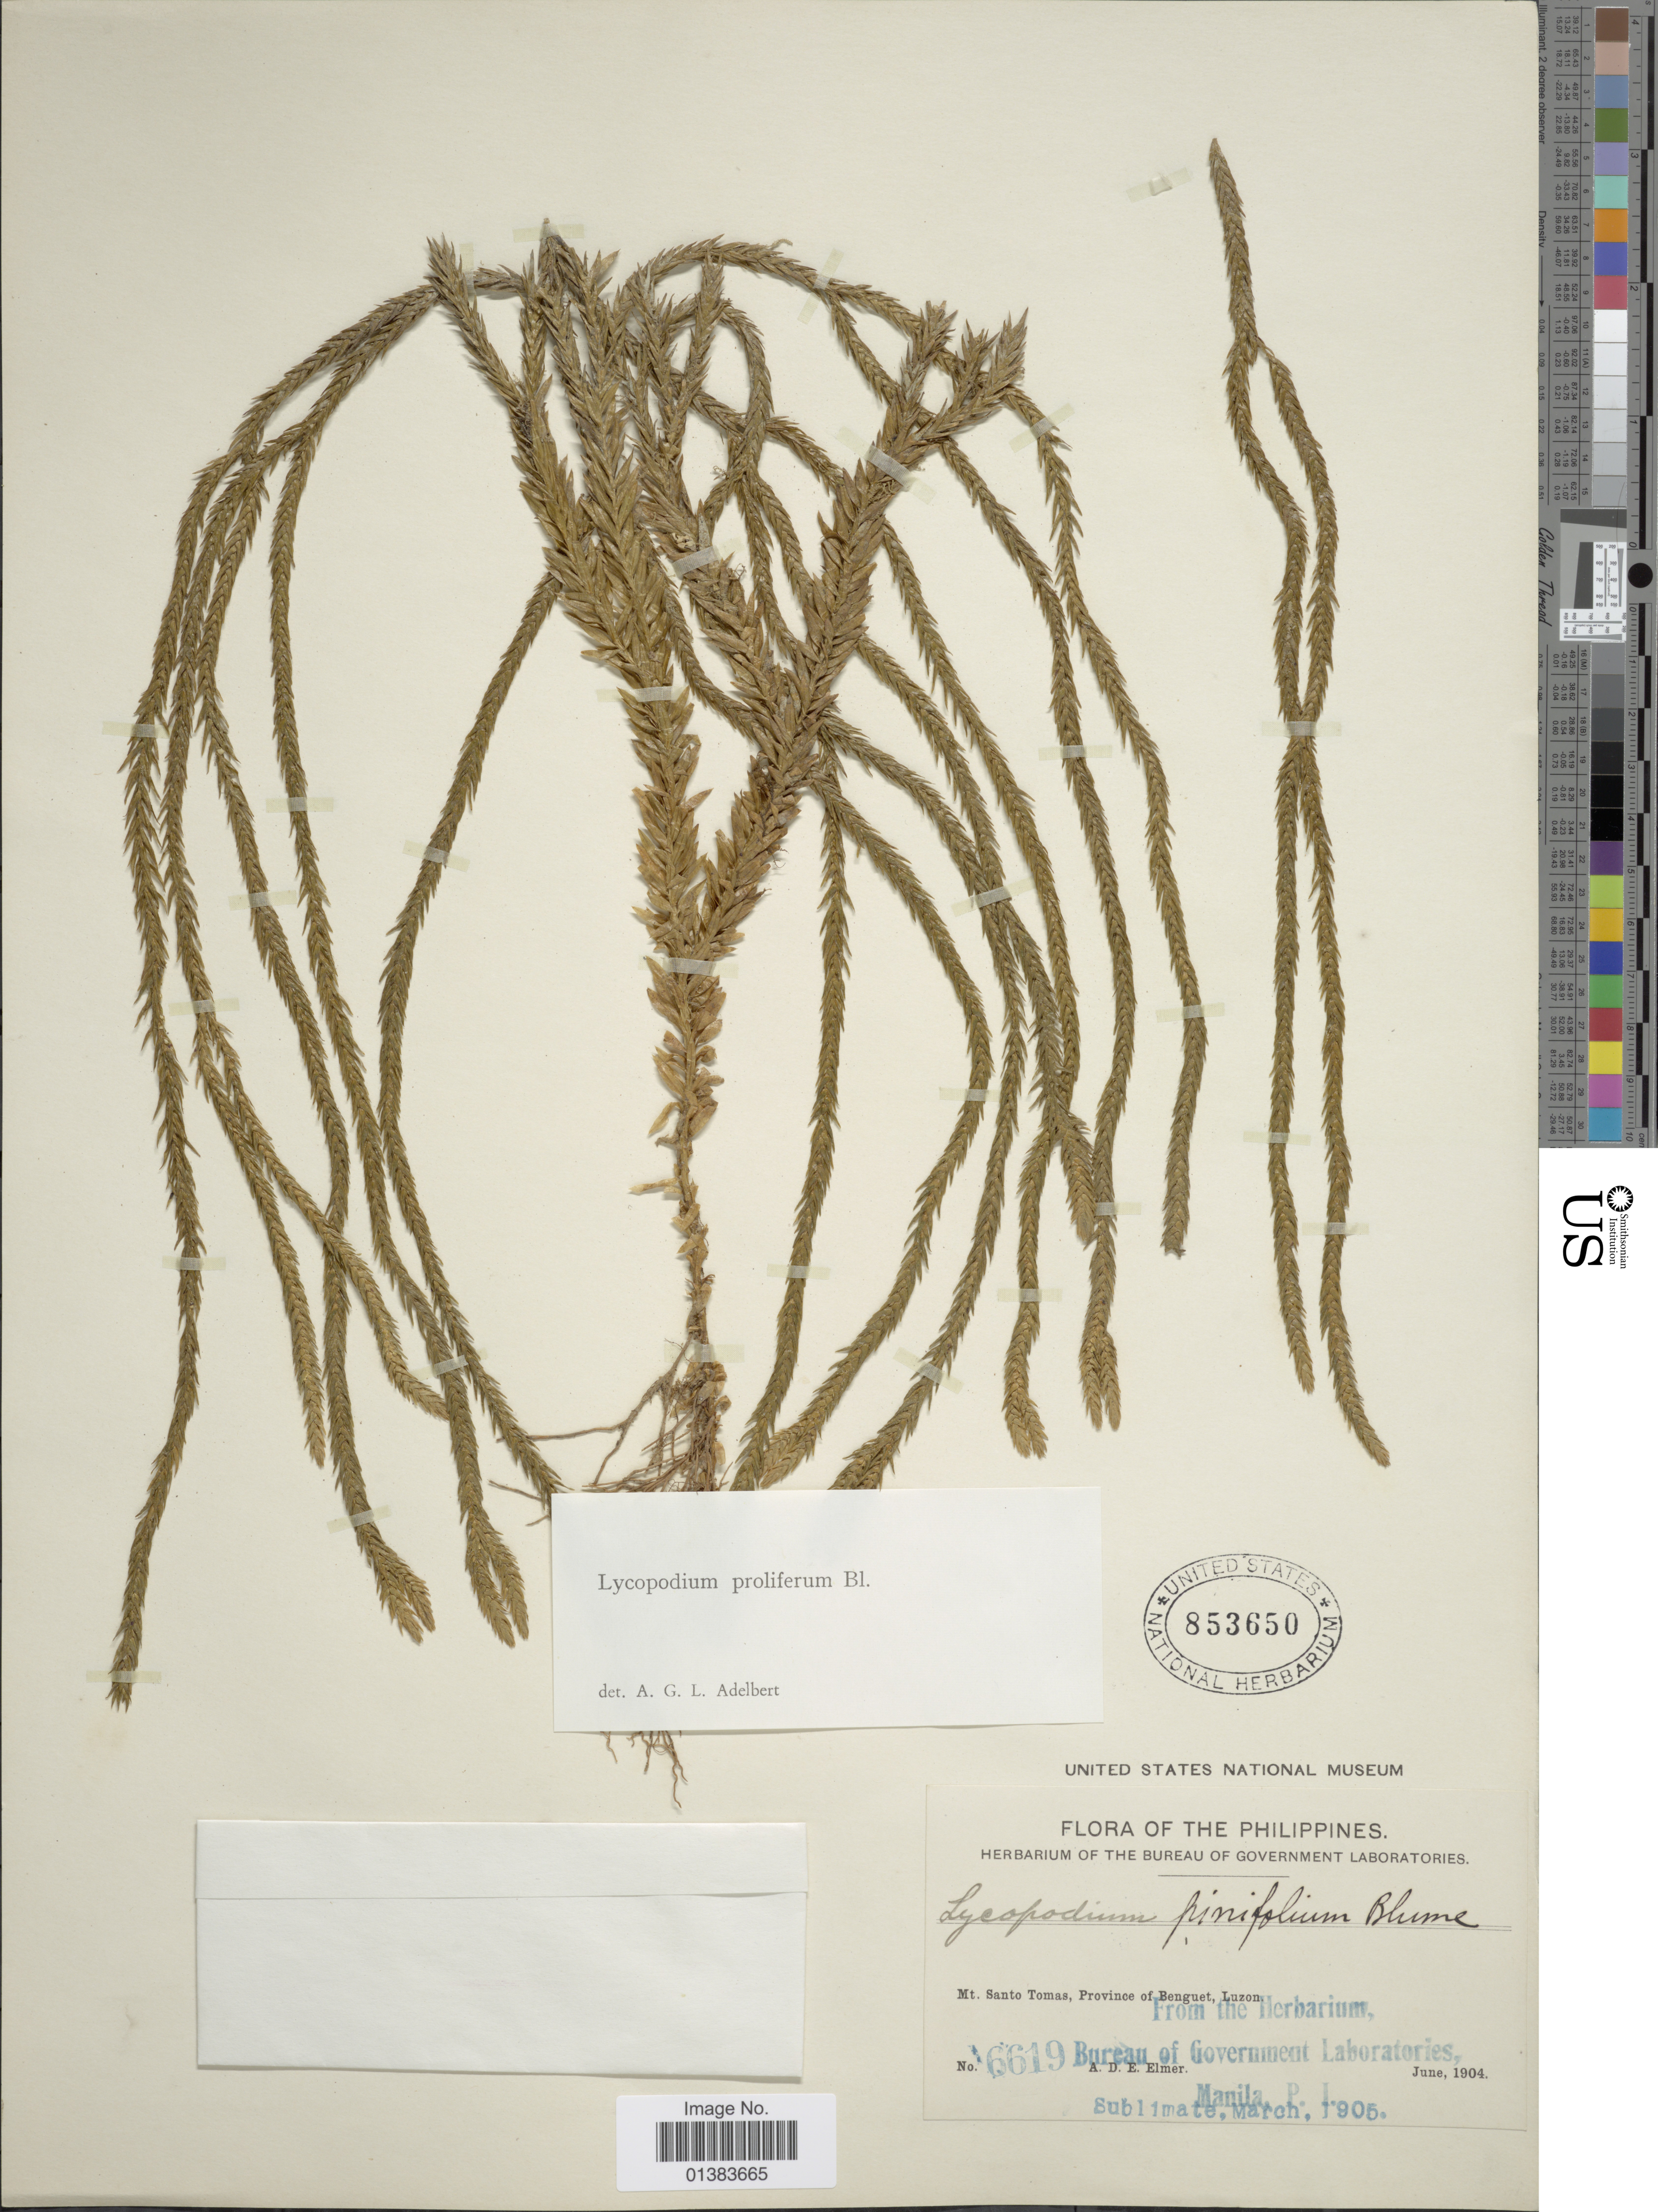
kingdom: Plantae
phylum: Tracheophyta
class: Lycopodiopsida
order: Lycopodiales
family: Lycopodiaceae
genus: Phlegmariurus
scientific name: Phlegmariurus merrillii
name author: (Herter) A. R. Field & Bostock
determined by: Field, A. R.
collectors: A. D. E. Elmer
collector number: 6619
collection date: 1904-06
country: Philippines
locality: Mt. Santo Tomas, Province of Benguet, Luzon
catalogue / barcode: US 853650